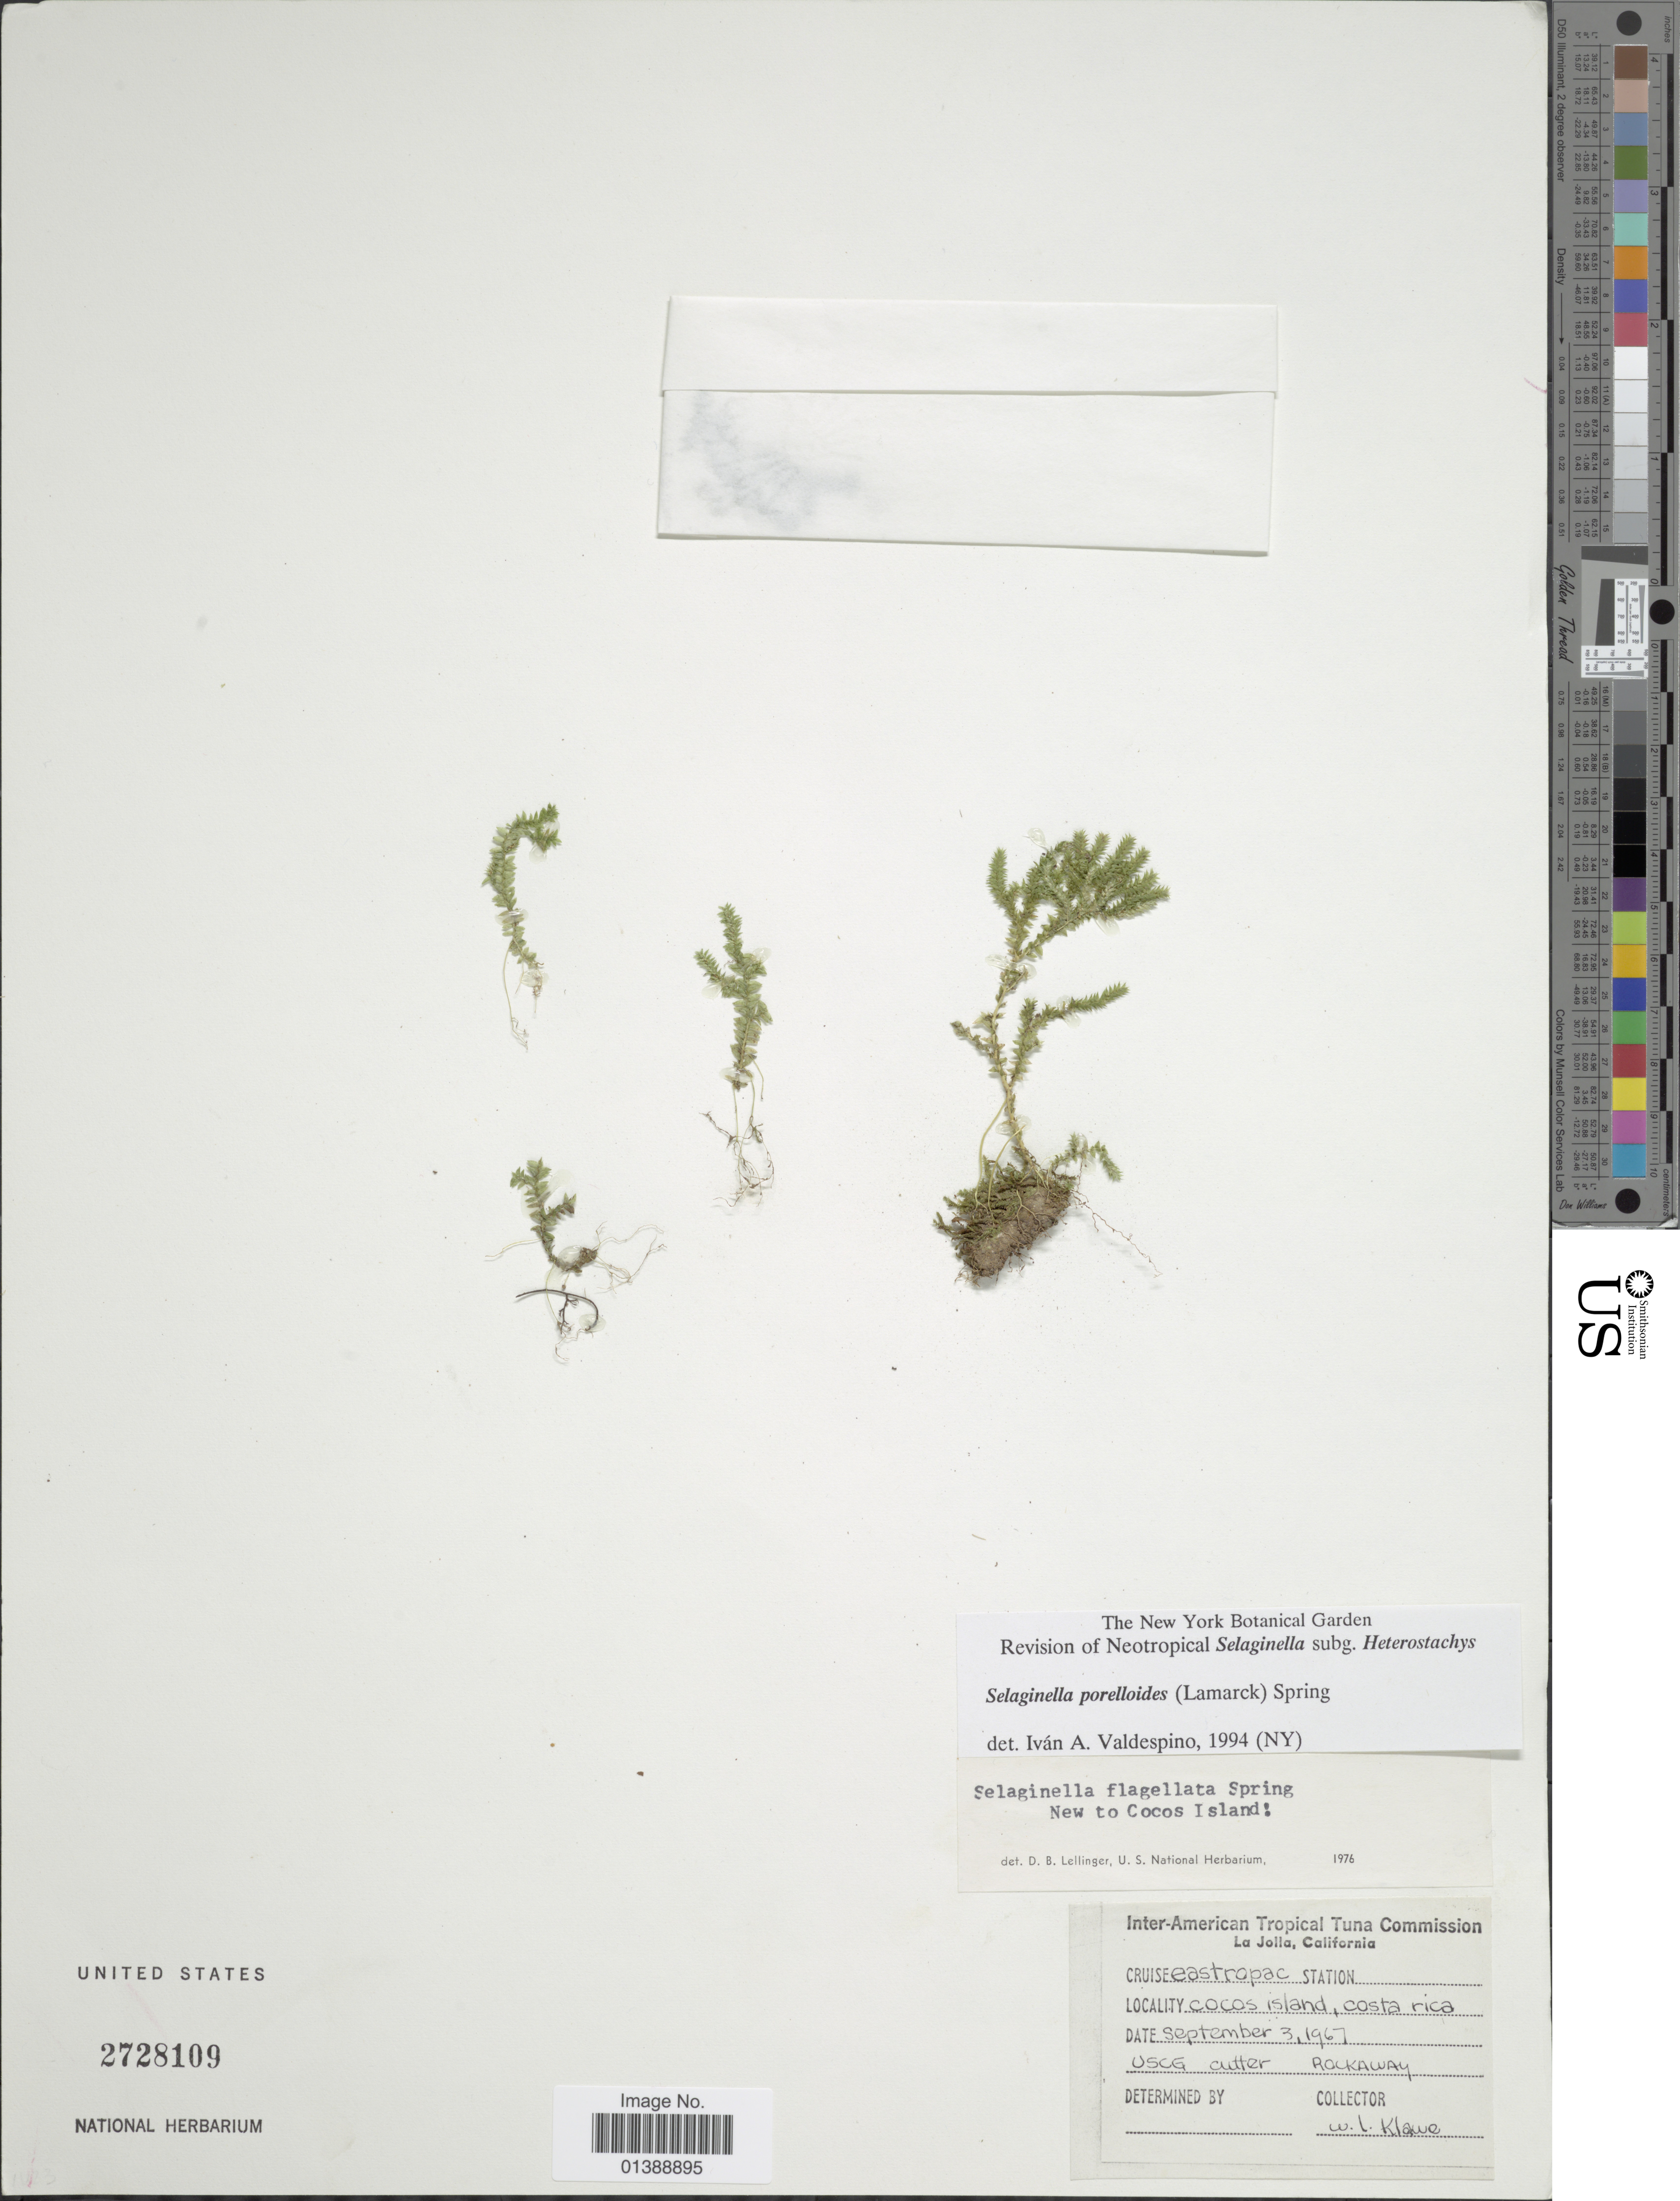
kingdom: Plantae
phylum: Tracheophyta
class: Lycopodiopsida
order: Selaginellales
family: Selaginellaceae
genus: Selaginella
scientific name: Selaginella porelloides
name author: (Lam.) Spring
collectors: W. Klawe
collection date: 1967-09-03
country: Costa Rica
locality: Cocos Island, USCG Cutter Rockaway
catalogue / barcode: US 2728109